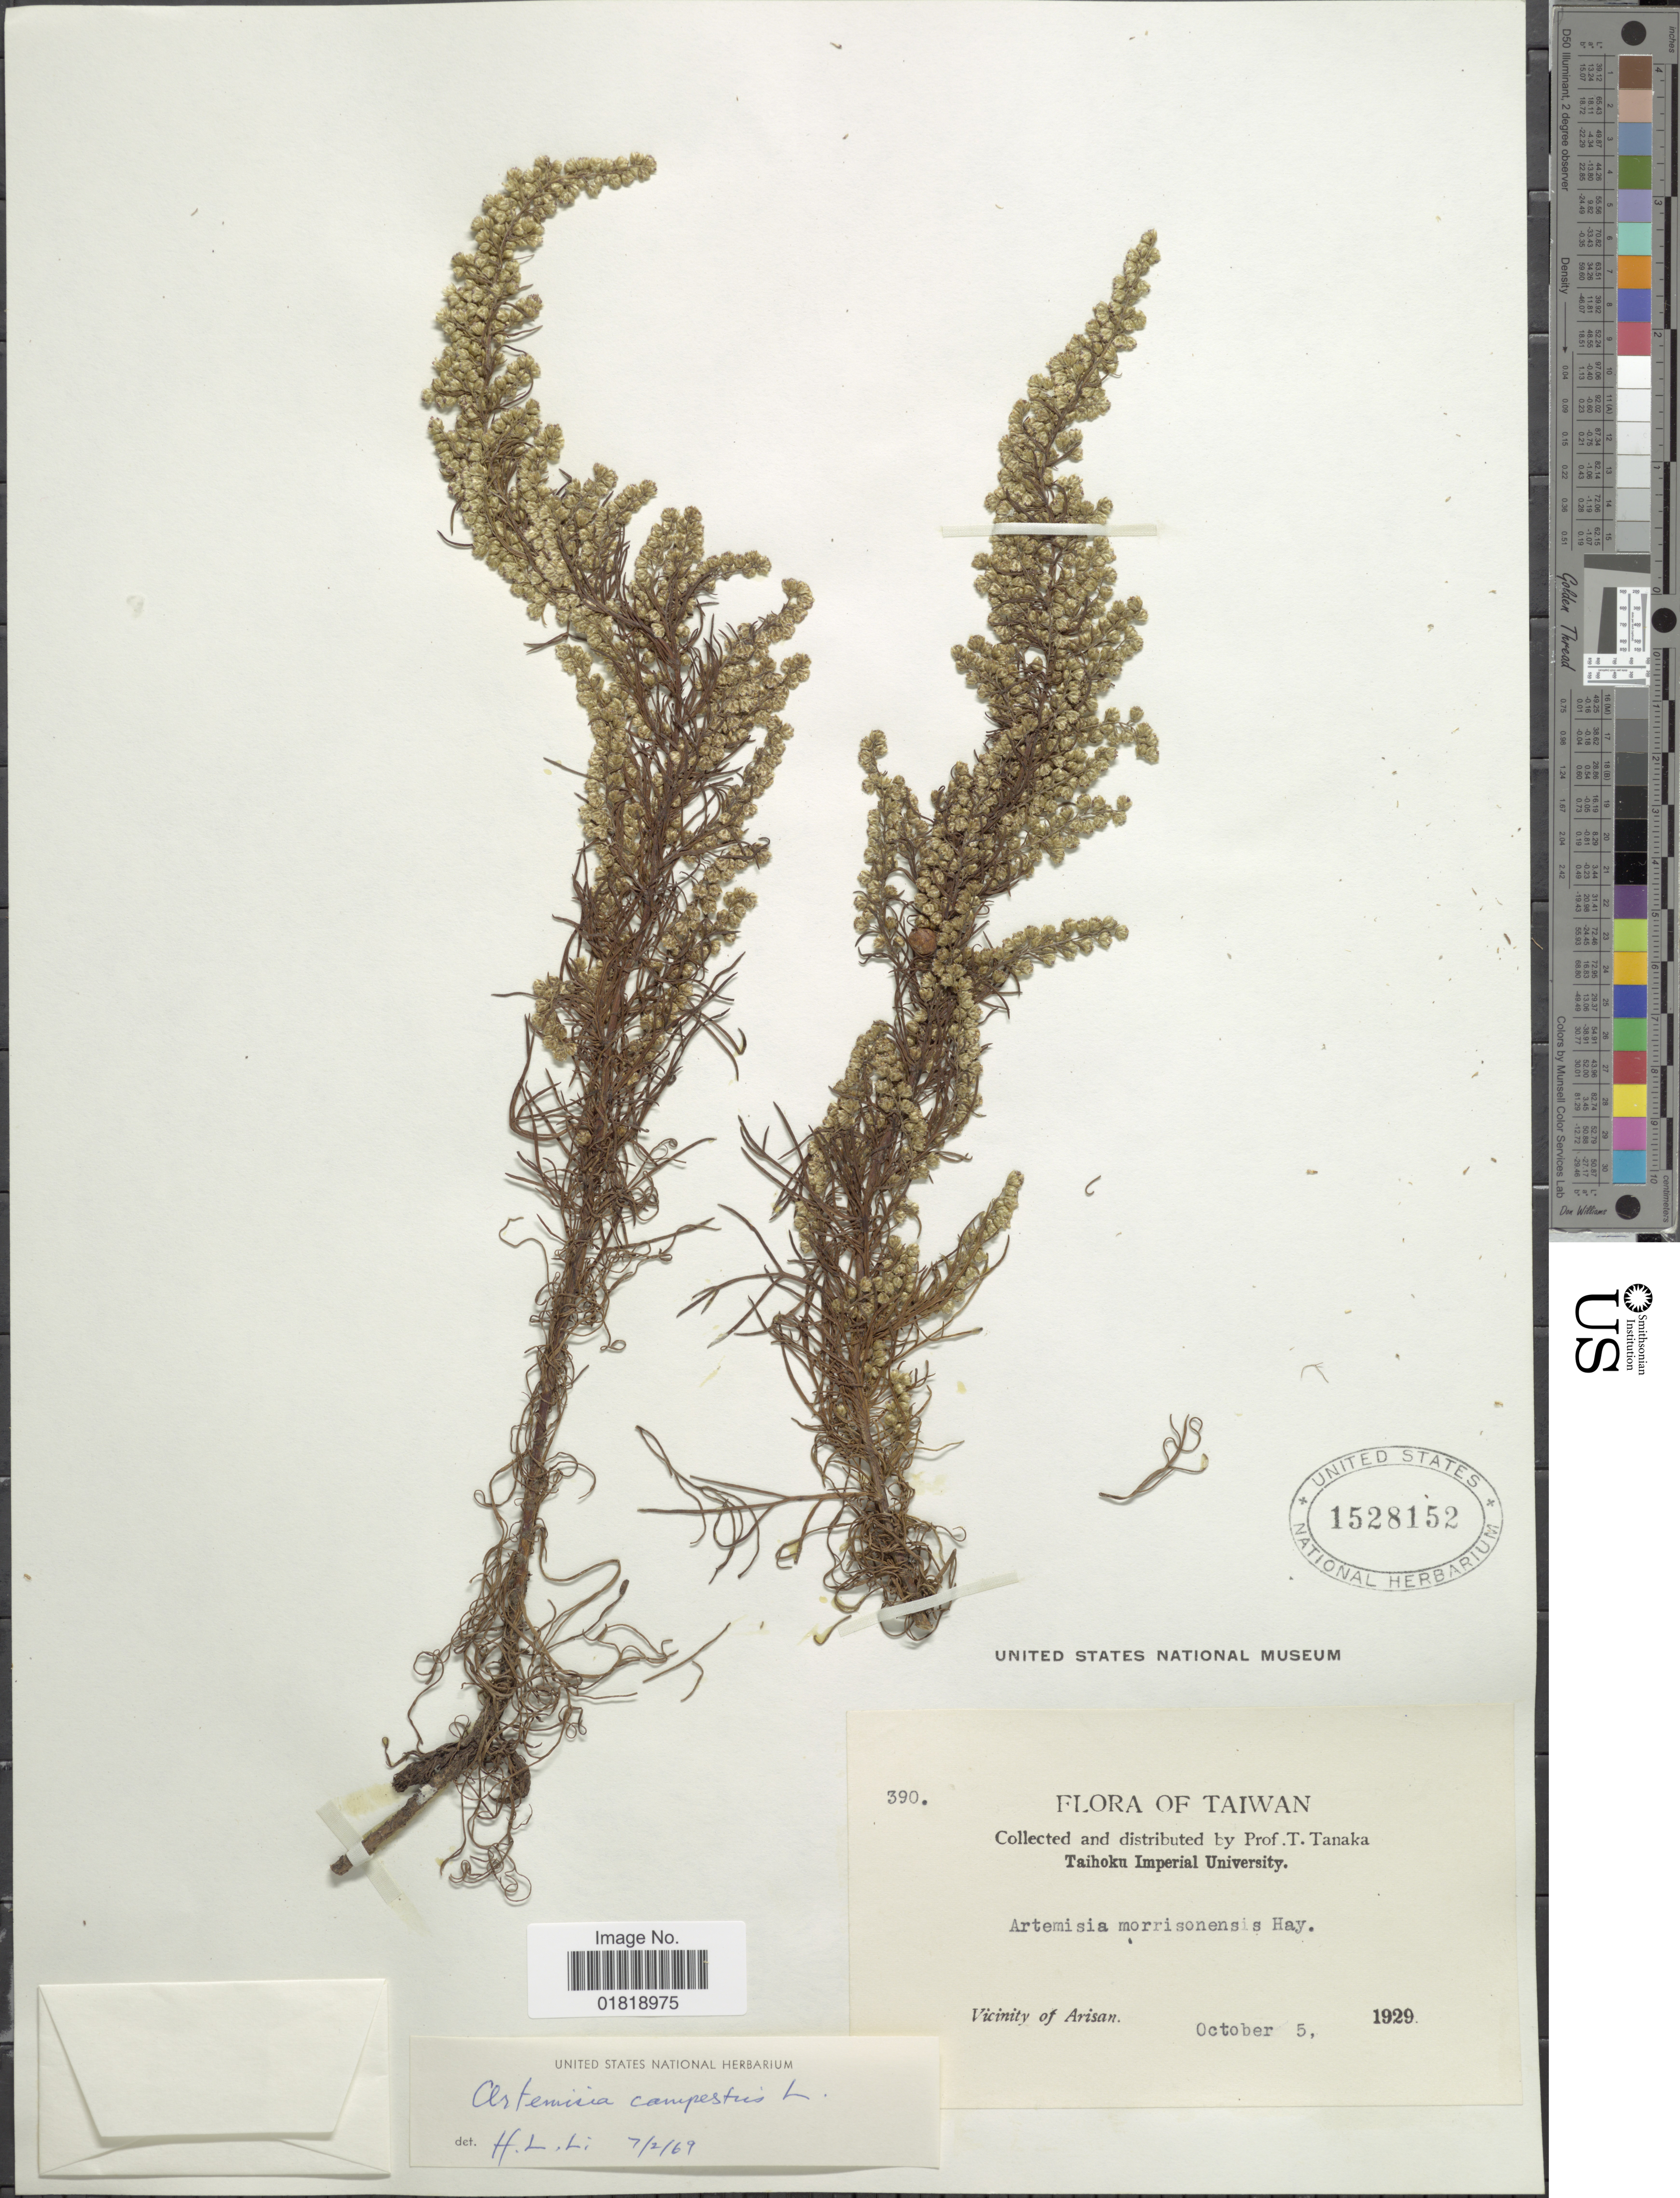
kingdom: Plantae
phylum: Tracheophyta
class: Magnoliopsida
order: Asterales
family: Asteraceae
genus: Artemisia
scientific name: Artemisia morrisonensis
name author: Hayata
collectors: T. Tanaka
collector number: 390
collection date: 1929-10-05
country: Taiwan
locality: Vicinity of Arisan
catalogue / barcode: US 1528152